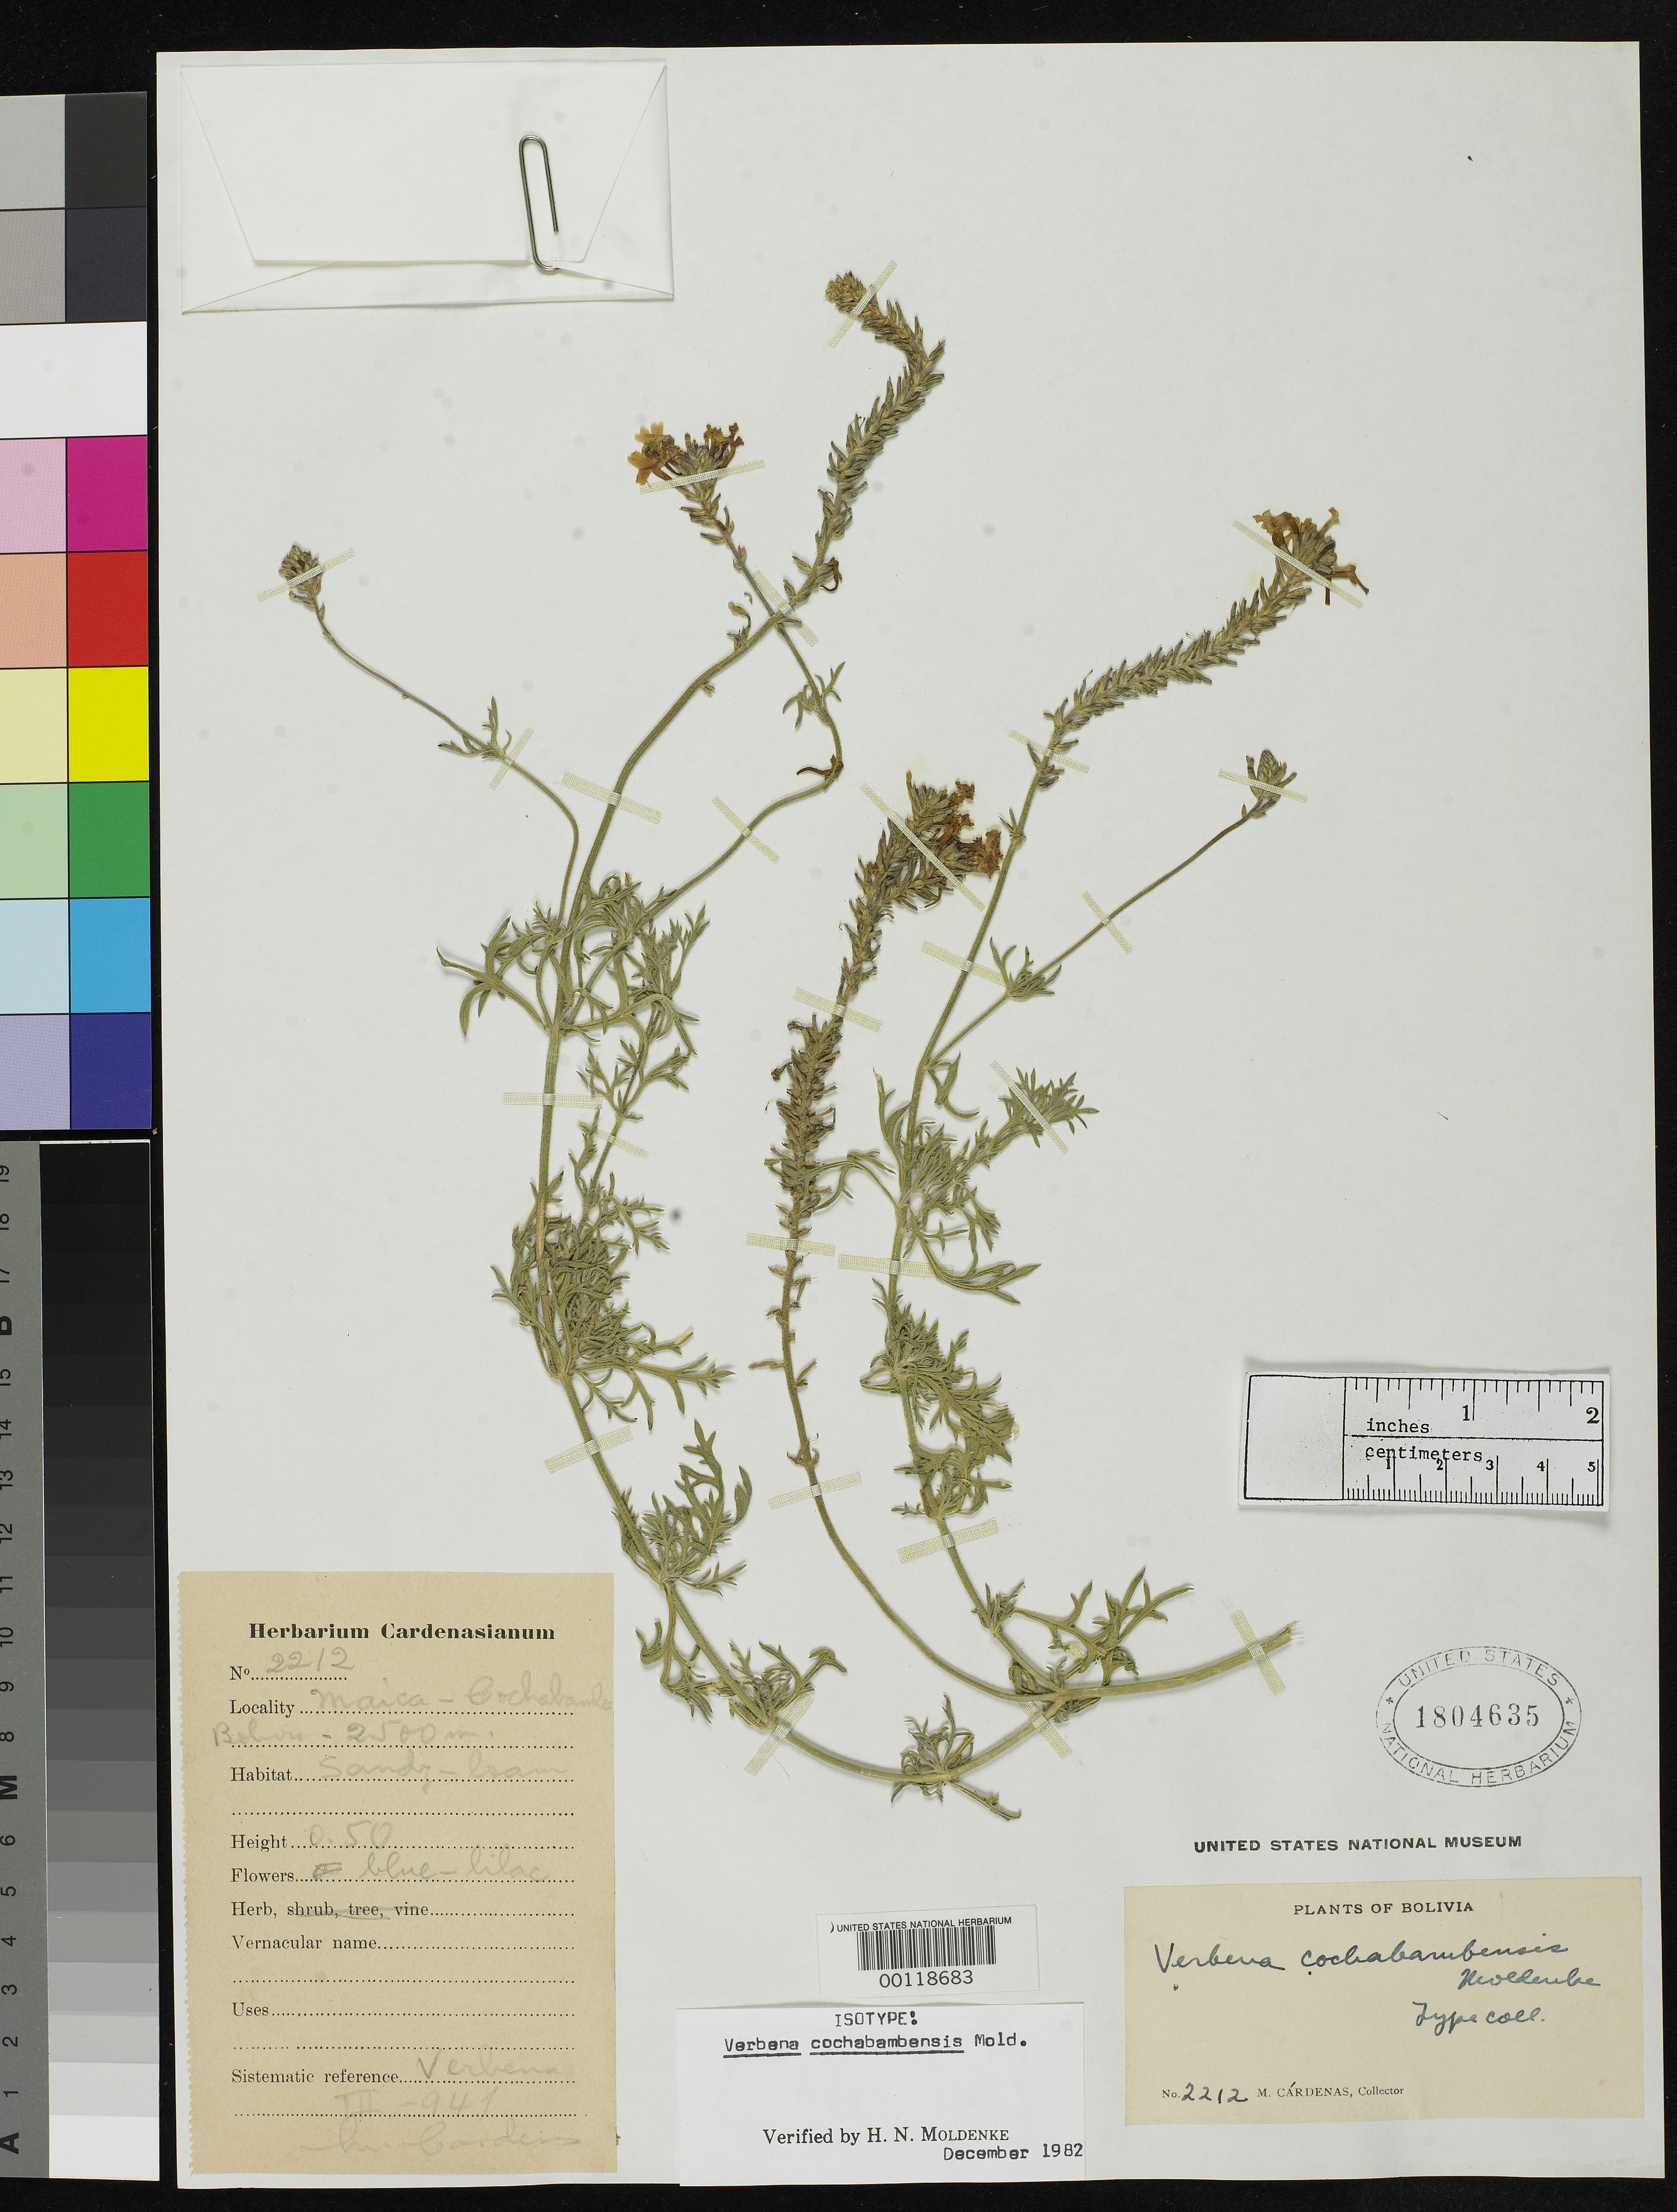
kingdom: Plantae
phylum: Tracheophyta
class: Magnoliopsida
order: Lamiales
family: Verbenaceae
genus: Verbena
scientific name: Verbena cochabambensis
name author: Moldenke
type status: Isotype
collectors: M. Cárdenas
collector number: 2212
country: Bolivia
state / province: Cochabamba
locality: Maica.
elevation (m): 2500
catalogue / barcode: US 1804635